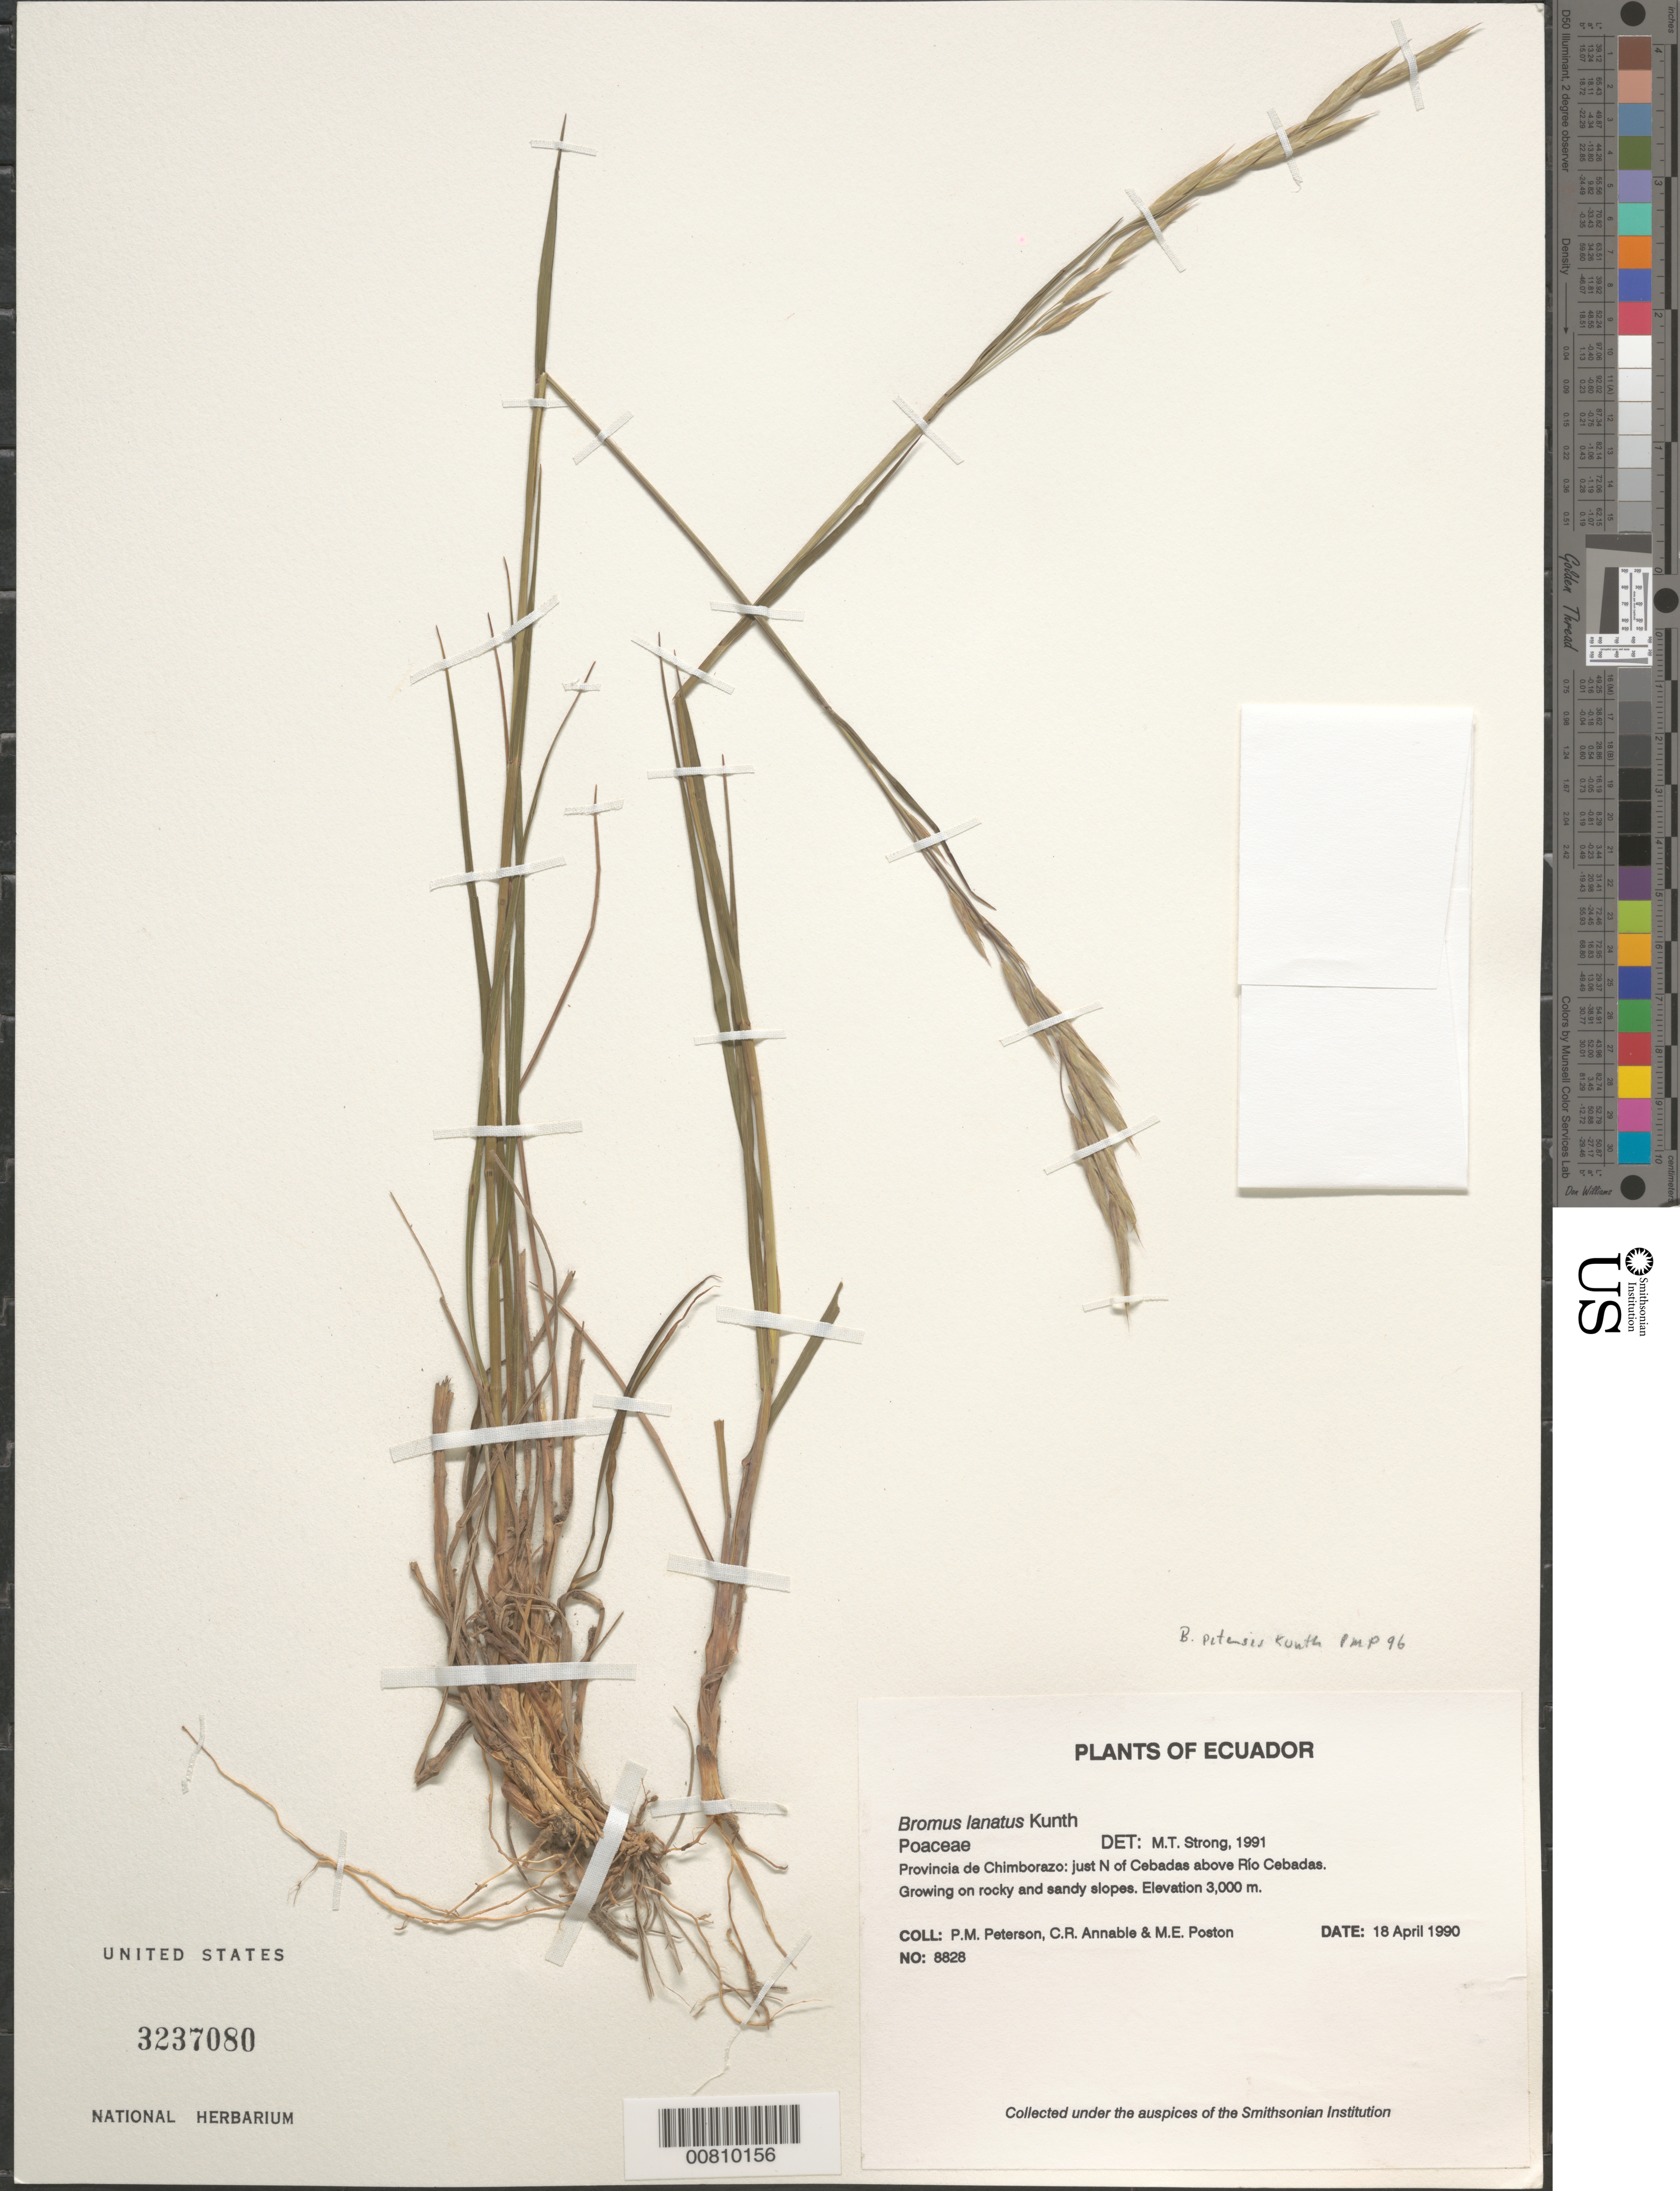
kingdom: Plantae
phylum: Tracheophyta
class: Liliopsida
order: Poales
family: Poaceae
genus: Bromus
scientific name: Bromus pitensis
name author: Kunth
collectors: P. M. Peterson, C. R. Annable & M. Poston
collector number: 08828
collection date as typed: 18 Apr 1990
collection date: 1990-04-18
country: Ecuador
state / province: Chimborazo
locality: just N of Cebadas above Rio Cebadas.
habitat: Growing on rocky and sandy slopes.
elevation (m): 3000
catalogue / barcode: US 3237080